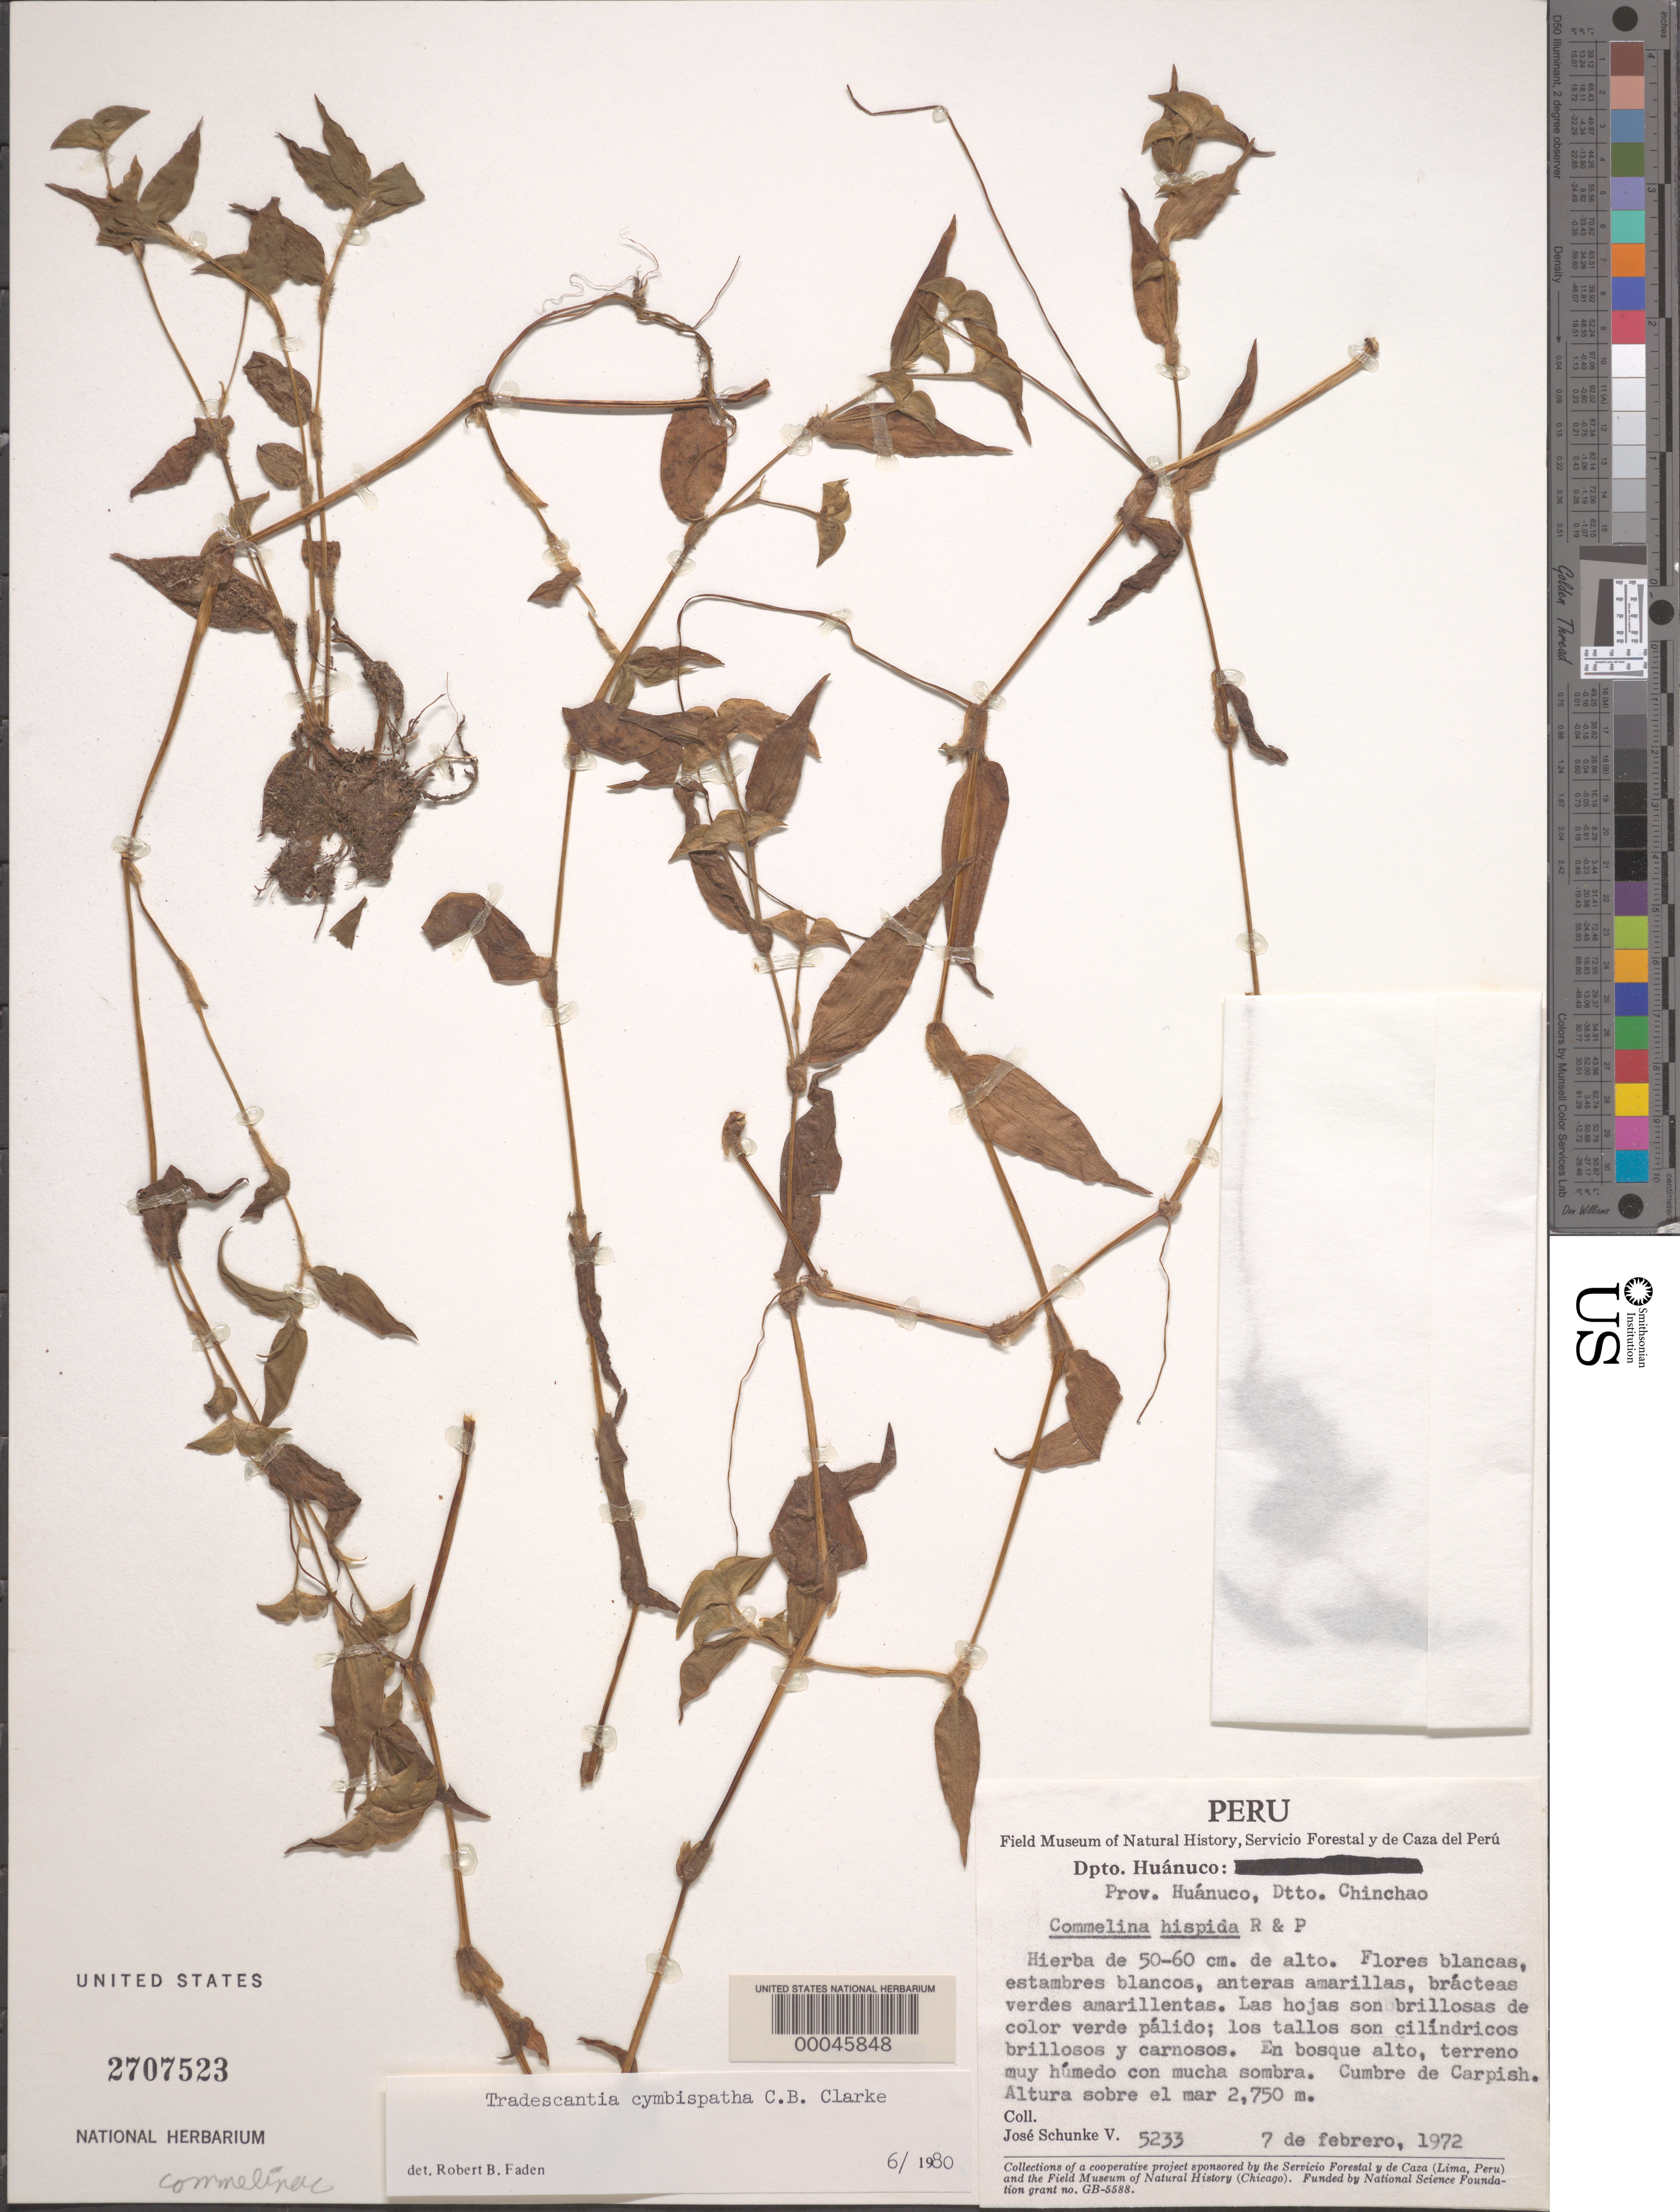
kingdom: Plantae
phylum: Tracheophyta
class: Liliopsida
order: Commelinales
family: Commelinaceae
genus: Tradescantia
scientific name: Tradescantia praetermissa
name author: M. Pell.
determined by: Faden, Robert B., (US), Smithsonian Institution - National Museum of Natural History (UNITED STATES)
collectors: J. Schunke Vigo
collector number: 5233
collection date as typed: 07 Feb 1972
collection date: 1972-02-07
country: Peru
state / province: Huánuco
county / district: Huánuco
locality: cumbre de Carpish, Chinchao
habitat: Sunny moist area, forest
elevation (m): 2750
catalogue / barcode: US 2707523